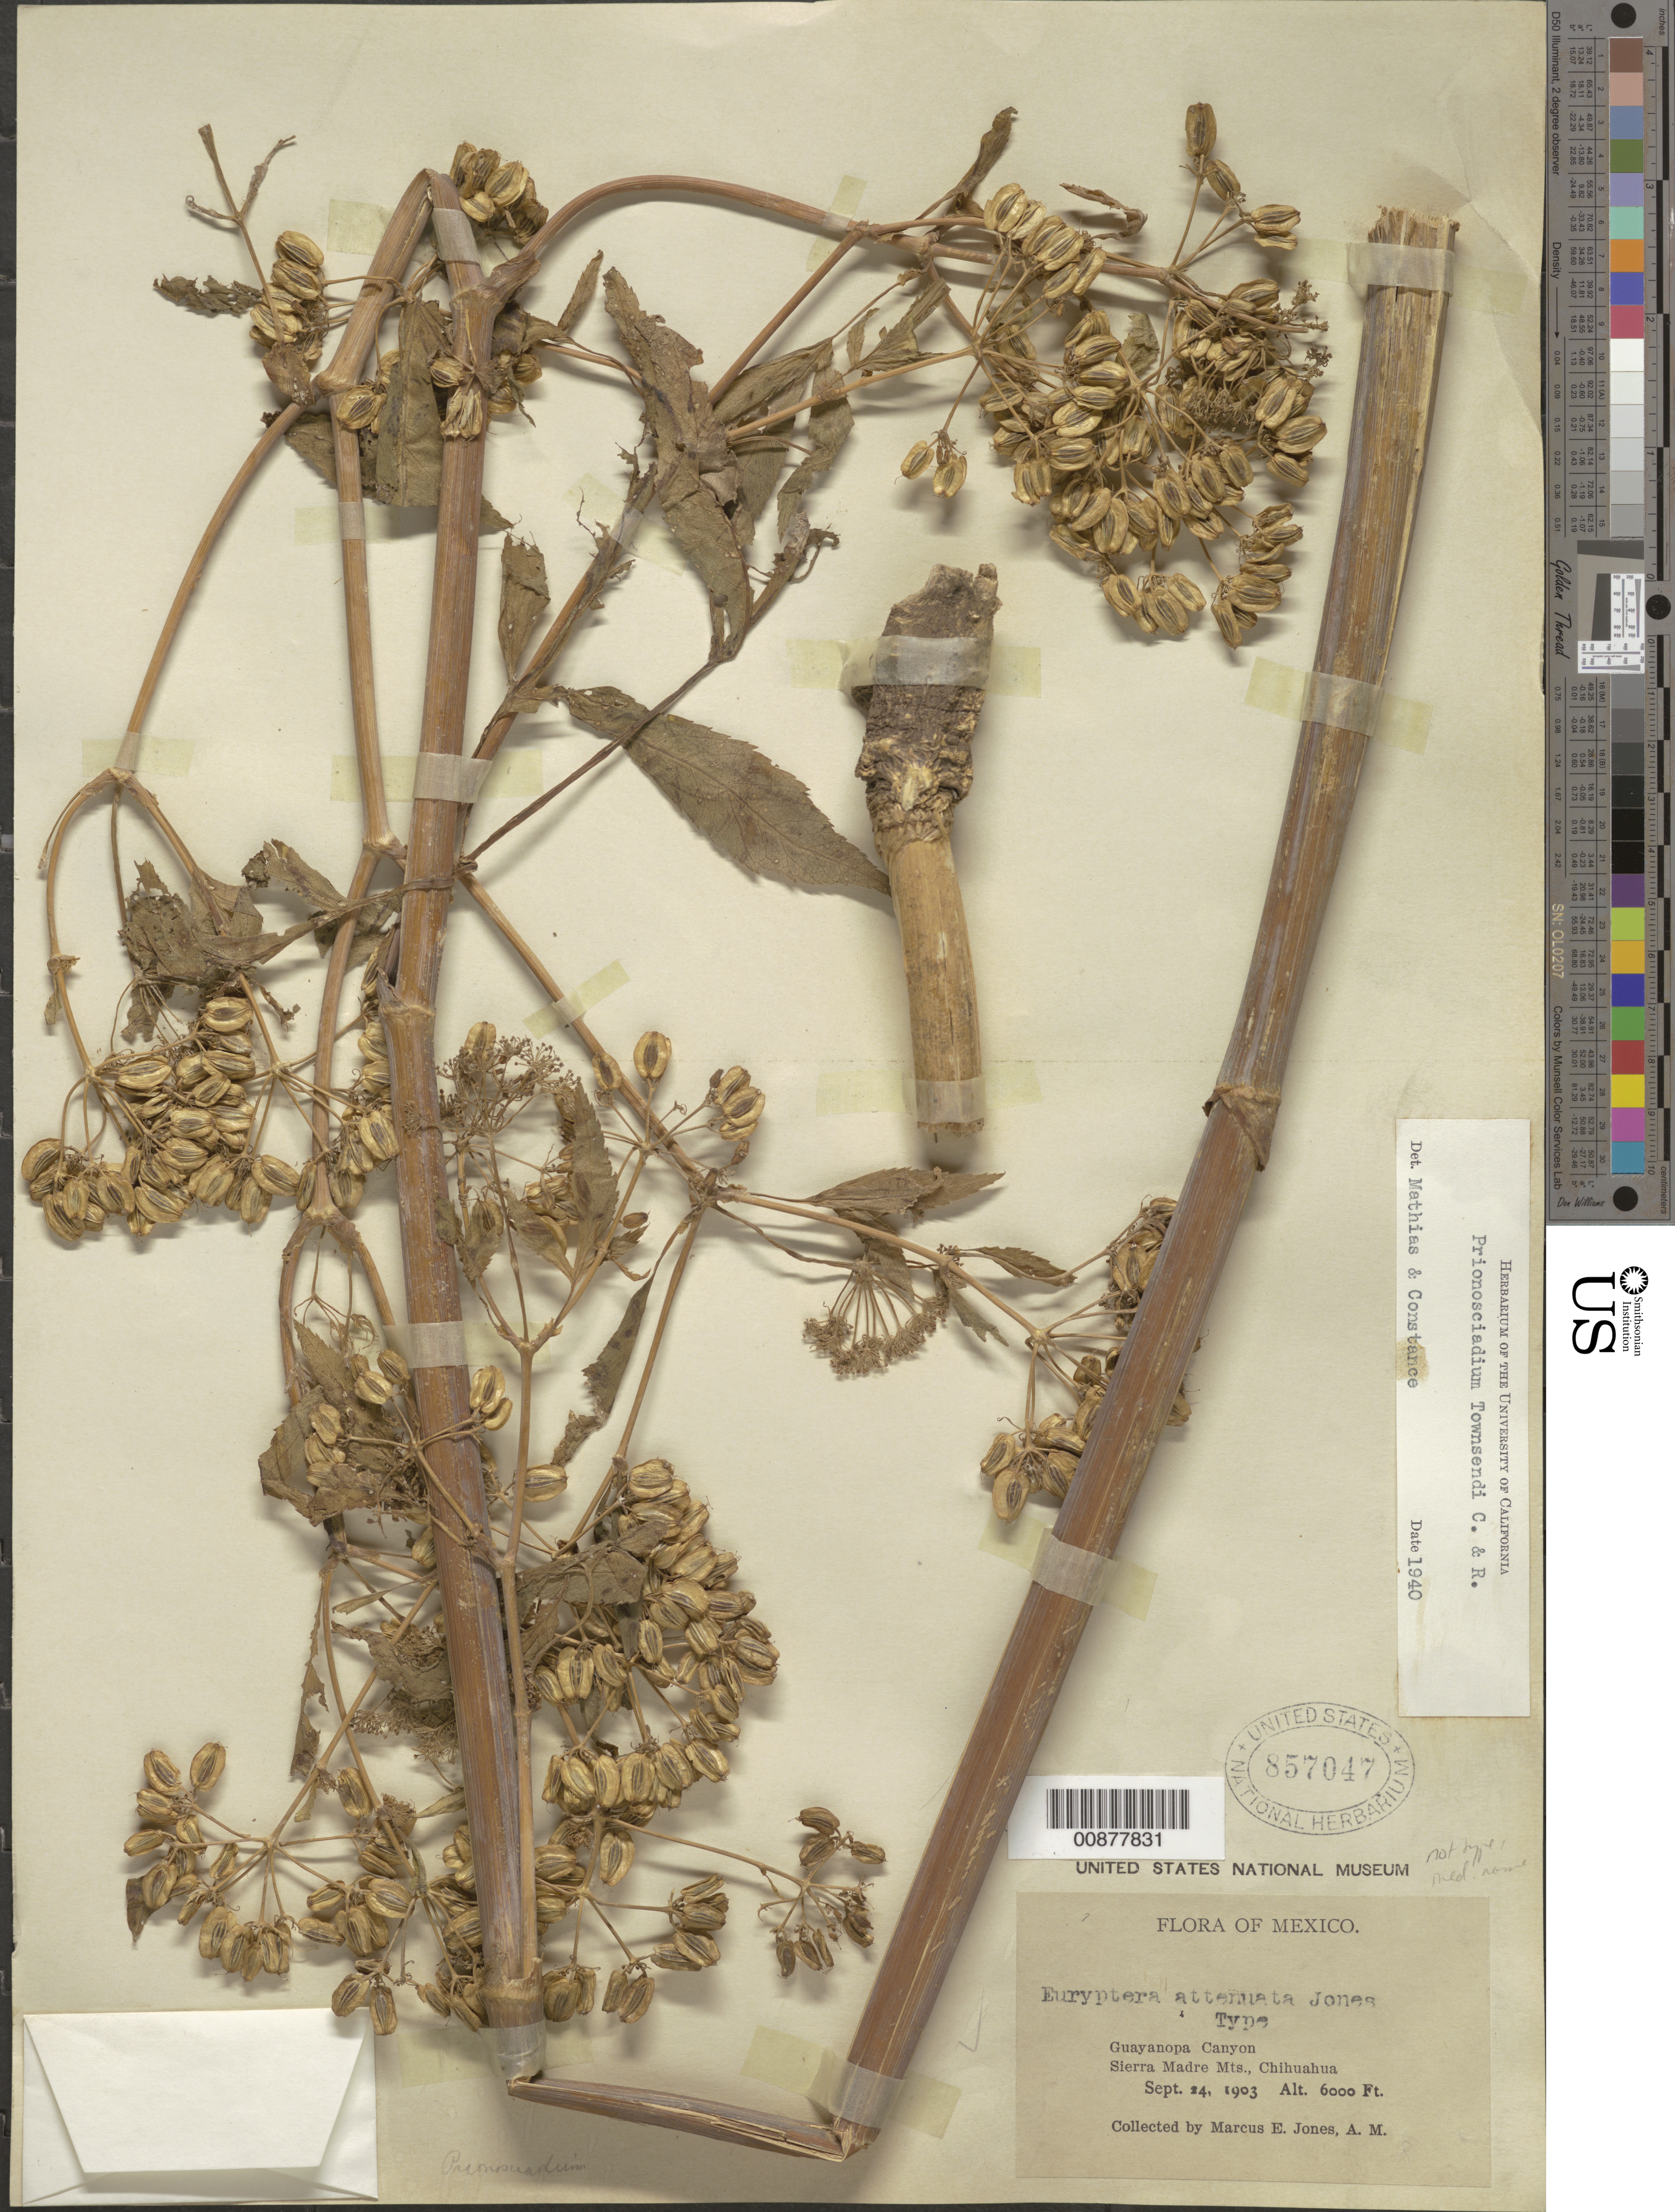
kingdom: Plantae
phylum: Tracheophyta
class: Magnoliopsida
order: Apiales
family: Apiaceae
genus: Prionosciadium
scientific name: Prionosciadium townsendi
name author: Rose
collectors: M. E. Jones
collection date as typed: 24 Sep 1903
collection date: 1903-09-24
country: Mexico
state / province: Chihuahua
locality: Guayanopa Canyon. Sierra Madre Mts., Chihuahua.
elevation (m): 1829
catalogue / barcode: US 857047